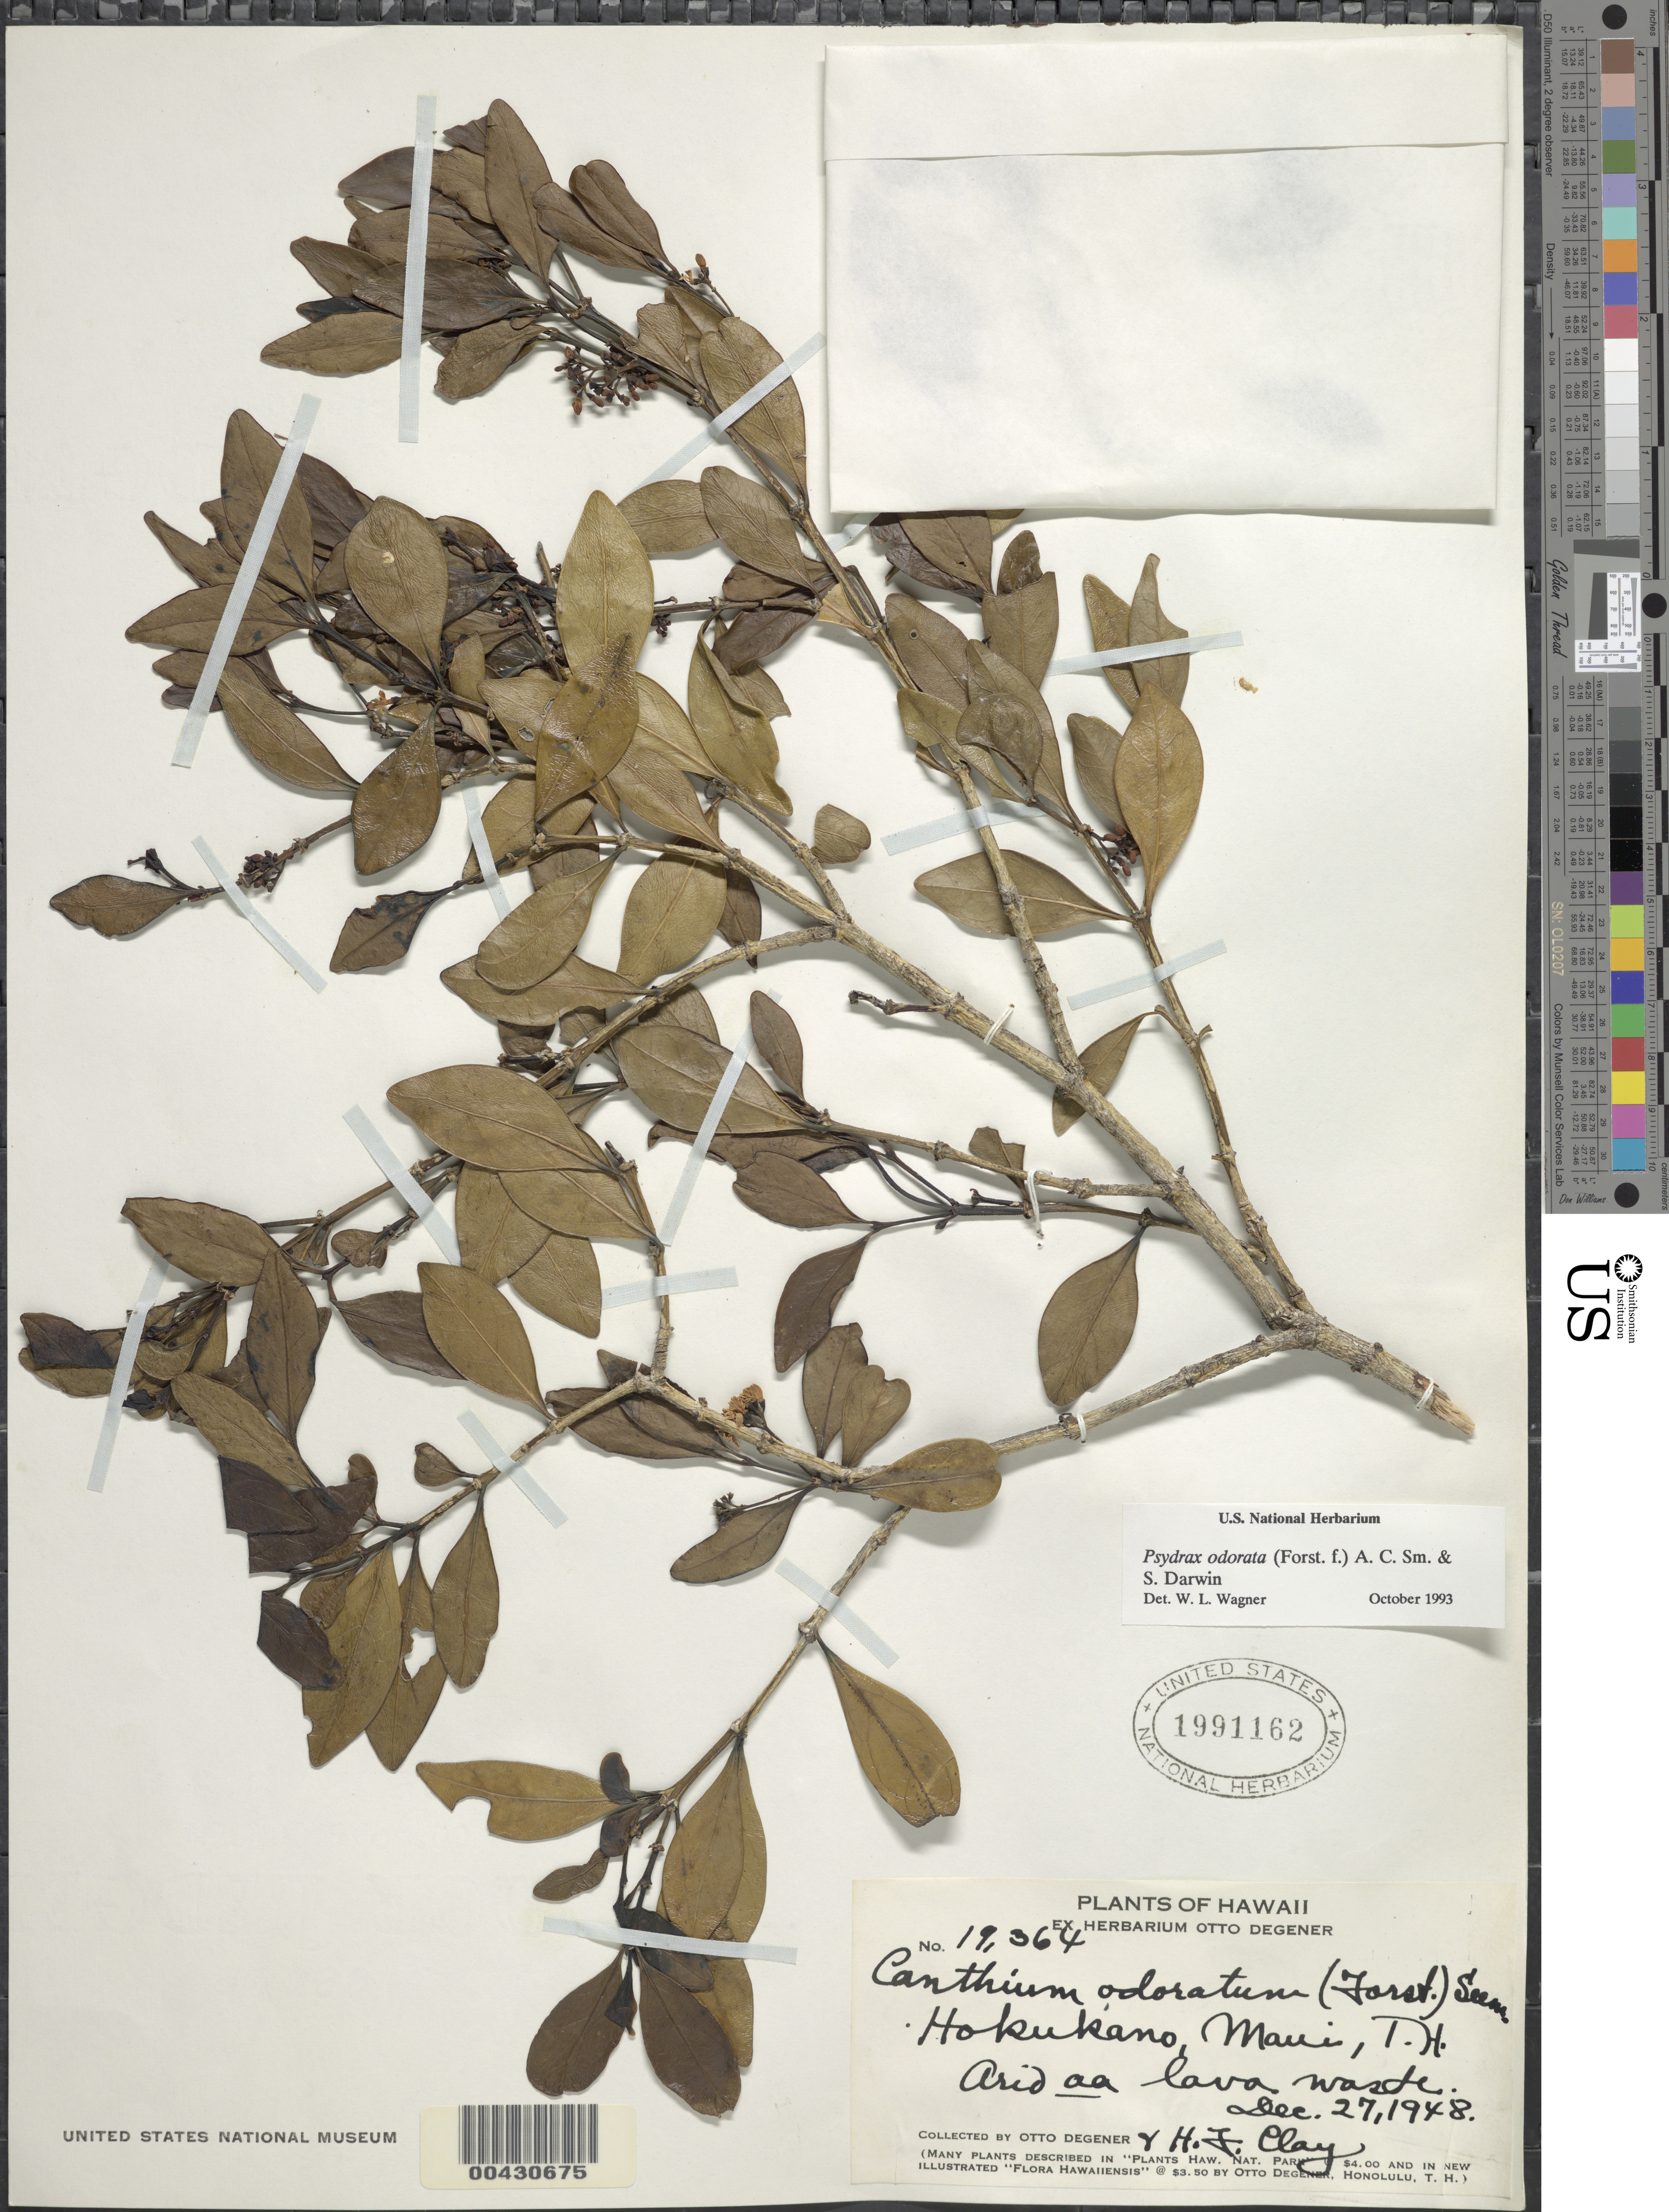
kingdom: Plantae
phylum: Tracheophyta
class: Magnoliopsida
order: Gentianales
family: Rubiaceae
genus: Psydrax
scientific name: Psydrax odorata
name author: (G. Forst.) A.C. Sm. & S.P. Darwin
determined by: Wagner, W. L., (BOT), Smithsonian Institution - National Museum of Natural History (UNITED STATES)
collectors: O. Degener & H. Clay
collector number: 19364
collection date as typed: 27 Dec 1948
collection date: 1948-12-27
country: United States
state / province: Hawaii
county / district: Maui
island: Maui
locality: Hokukano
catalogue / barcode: US 1991162